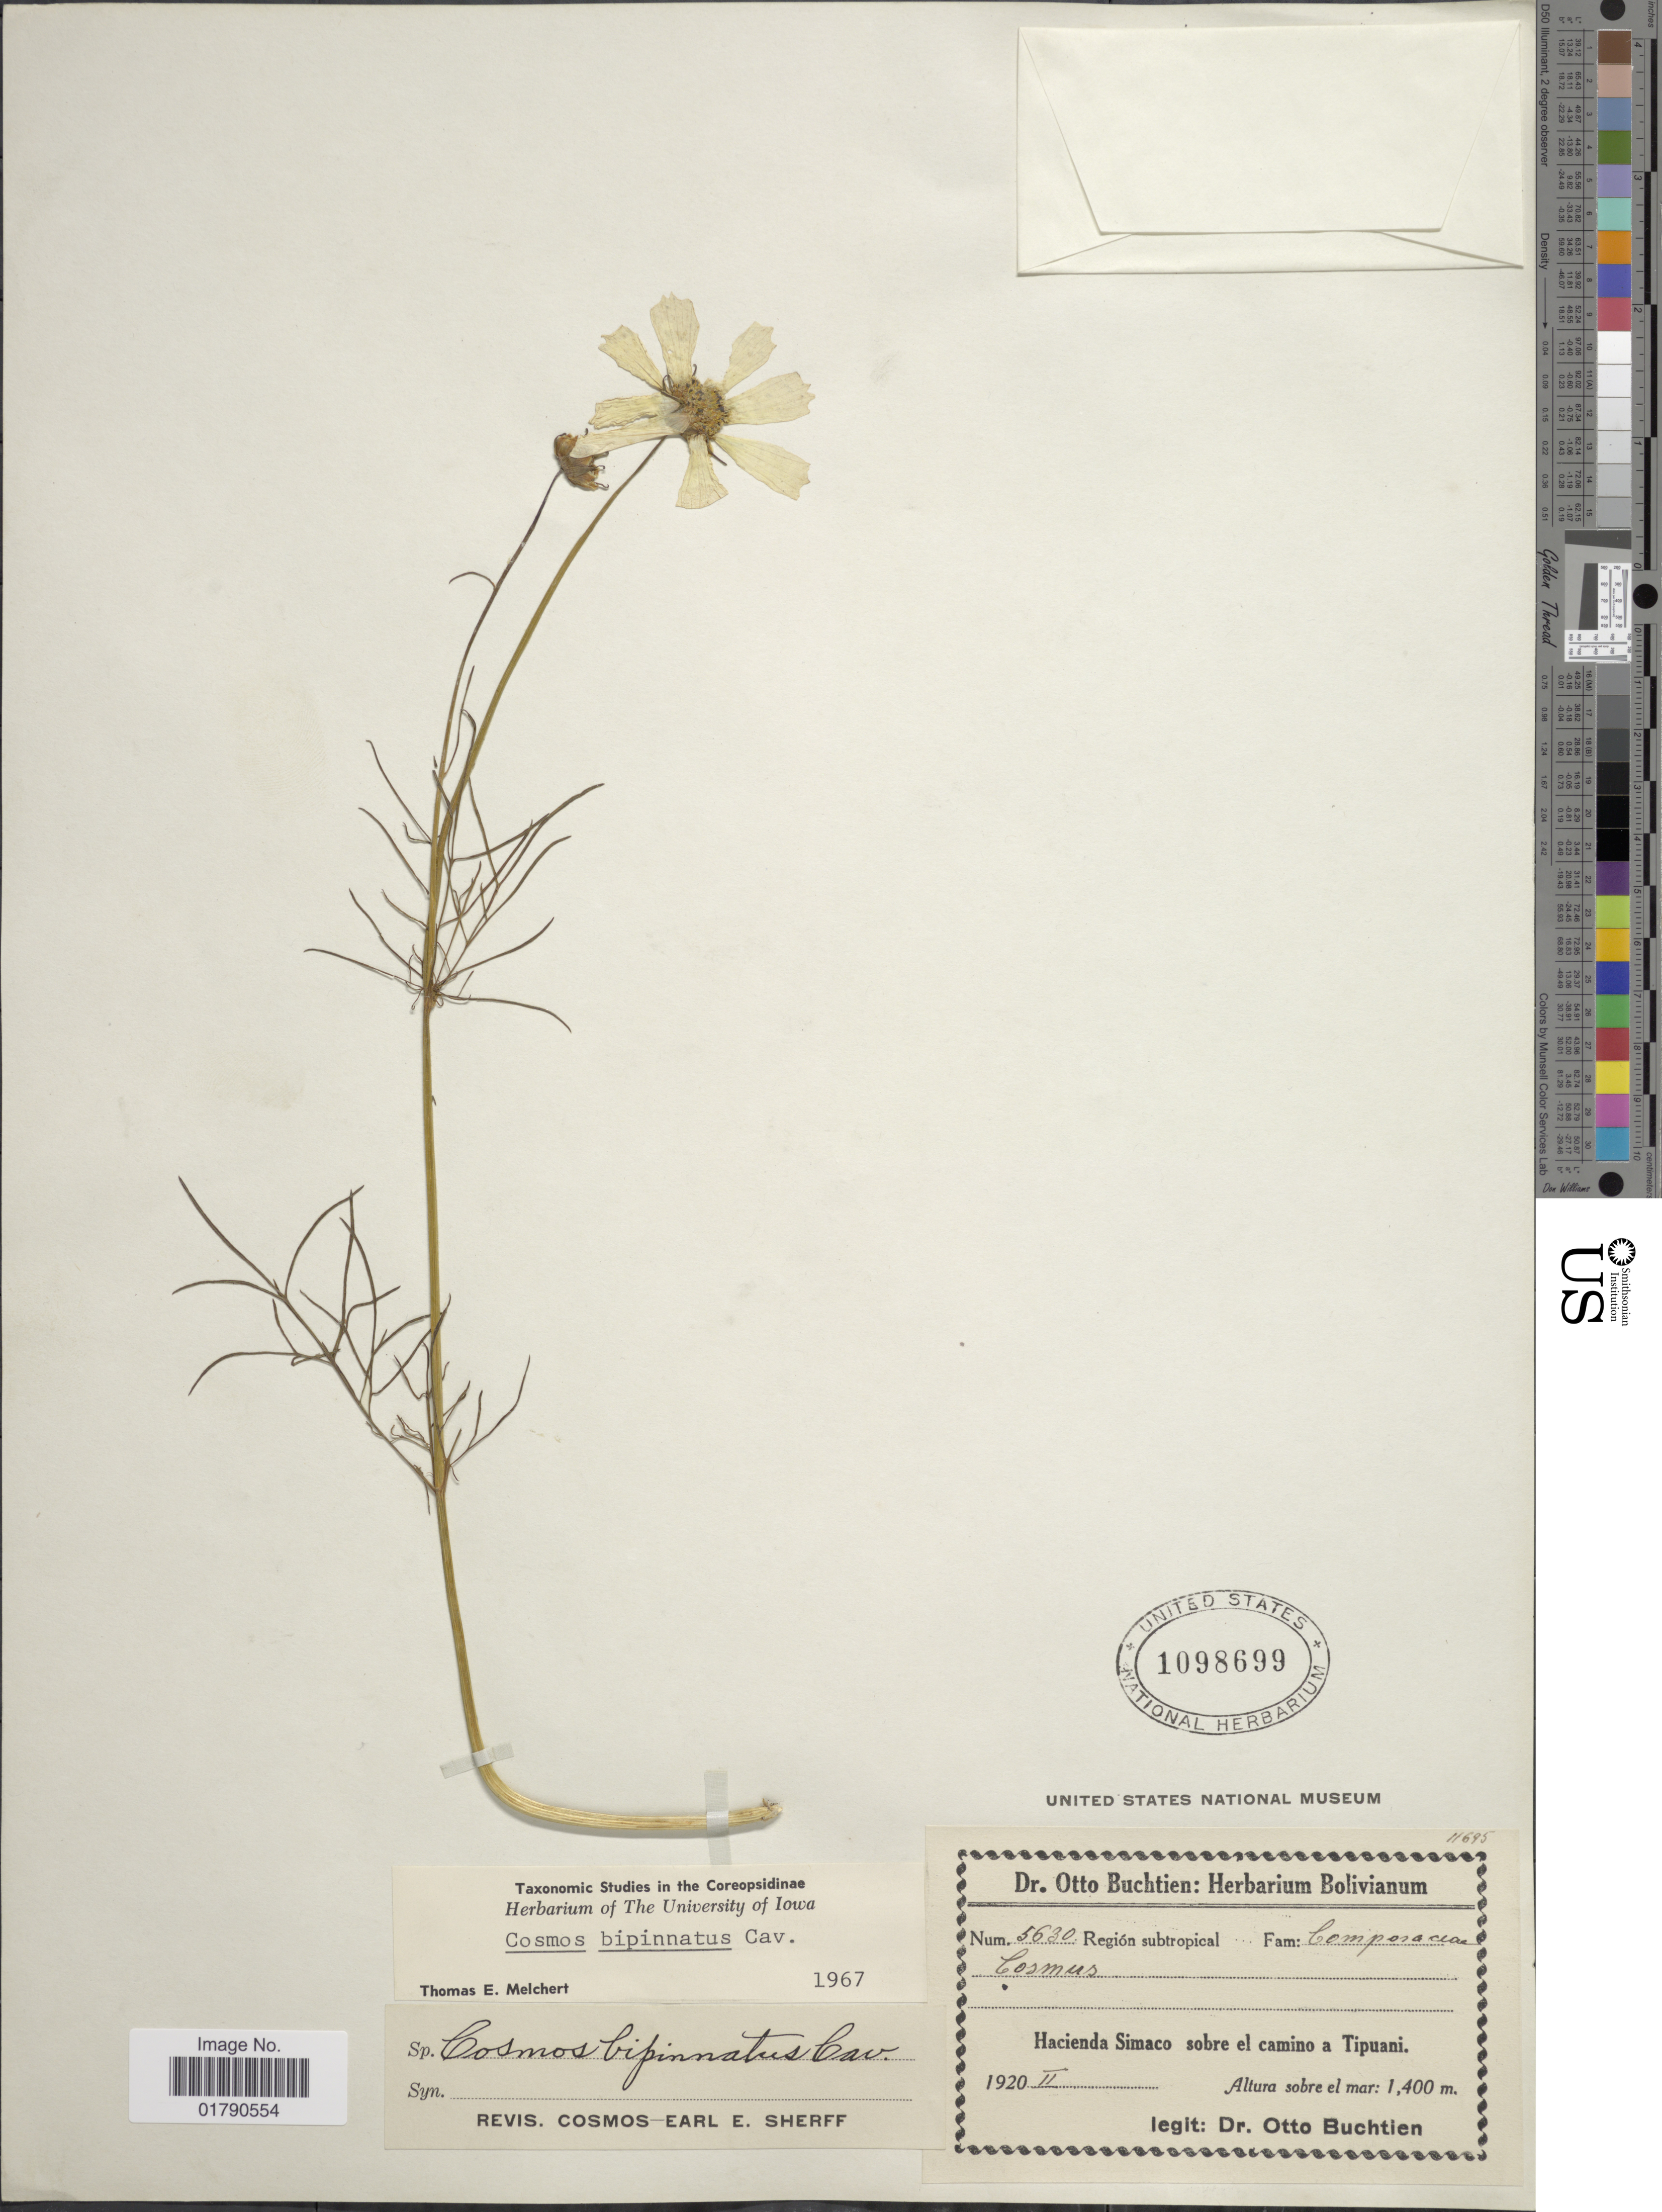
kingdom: Plantae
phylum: Tracheophyta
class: Magnoliopsida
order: Asterales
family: Asteraceae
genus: Cosmos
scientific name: Cosmos bipinnatus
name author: Cav.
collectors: O. Buchtien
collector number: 5630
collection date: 1920-02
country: Bolivia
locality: Hacienda Simaco sobre el camino a Tipuani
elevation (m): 1400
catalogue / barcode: US 1098699